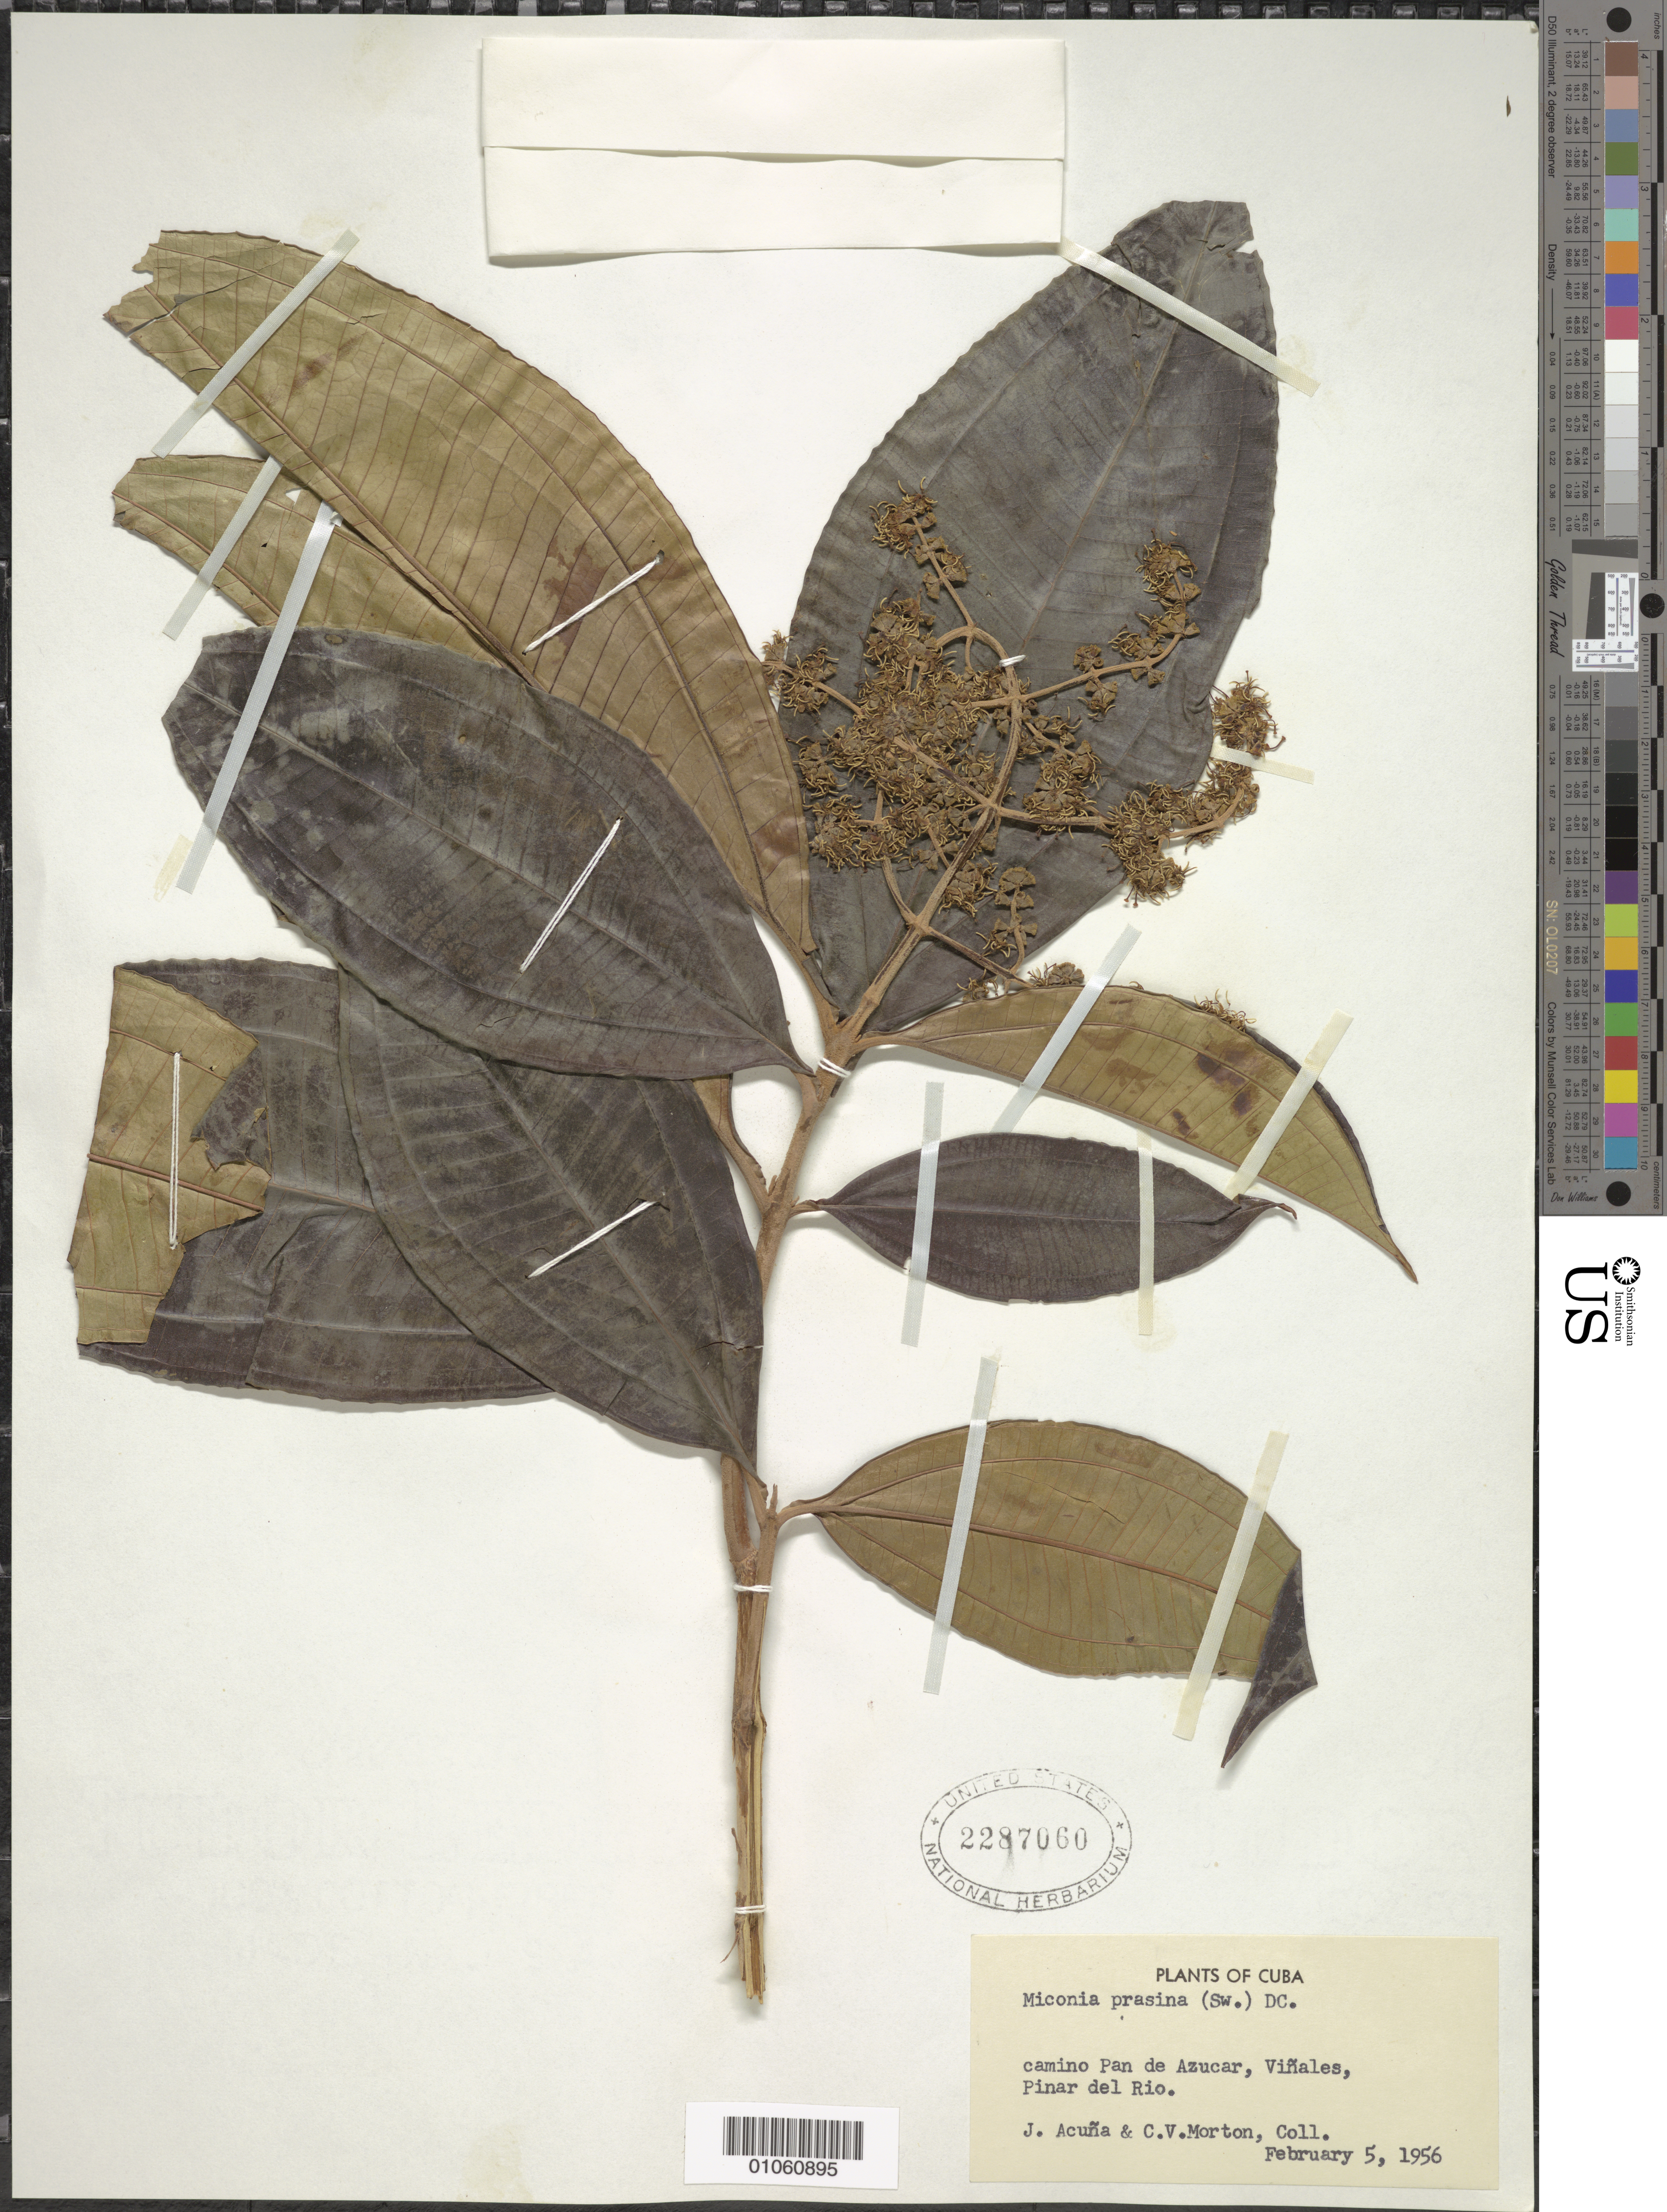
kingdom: Plantae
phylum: Tracheophyta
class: Magnoliopsida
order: Myrtales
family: Melastomataceae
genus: Miconia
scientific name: Miconia prasina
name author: (Sw.) DC.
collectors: J. Acuña & C. V. Morton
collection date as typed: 05 Feb 1956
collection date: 1956-02-05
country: Cuba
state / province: Pinar del Río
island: Cuba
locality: Camino Pan de Azucar, Viñales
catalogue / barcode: US 2287060